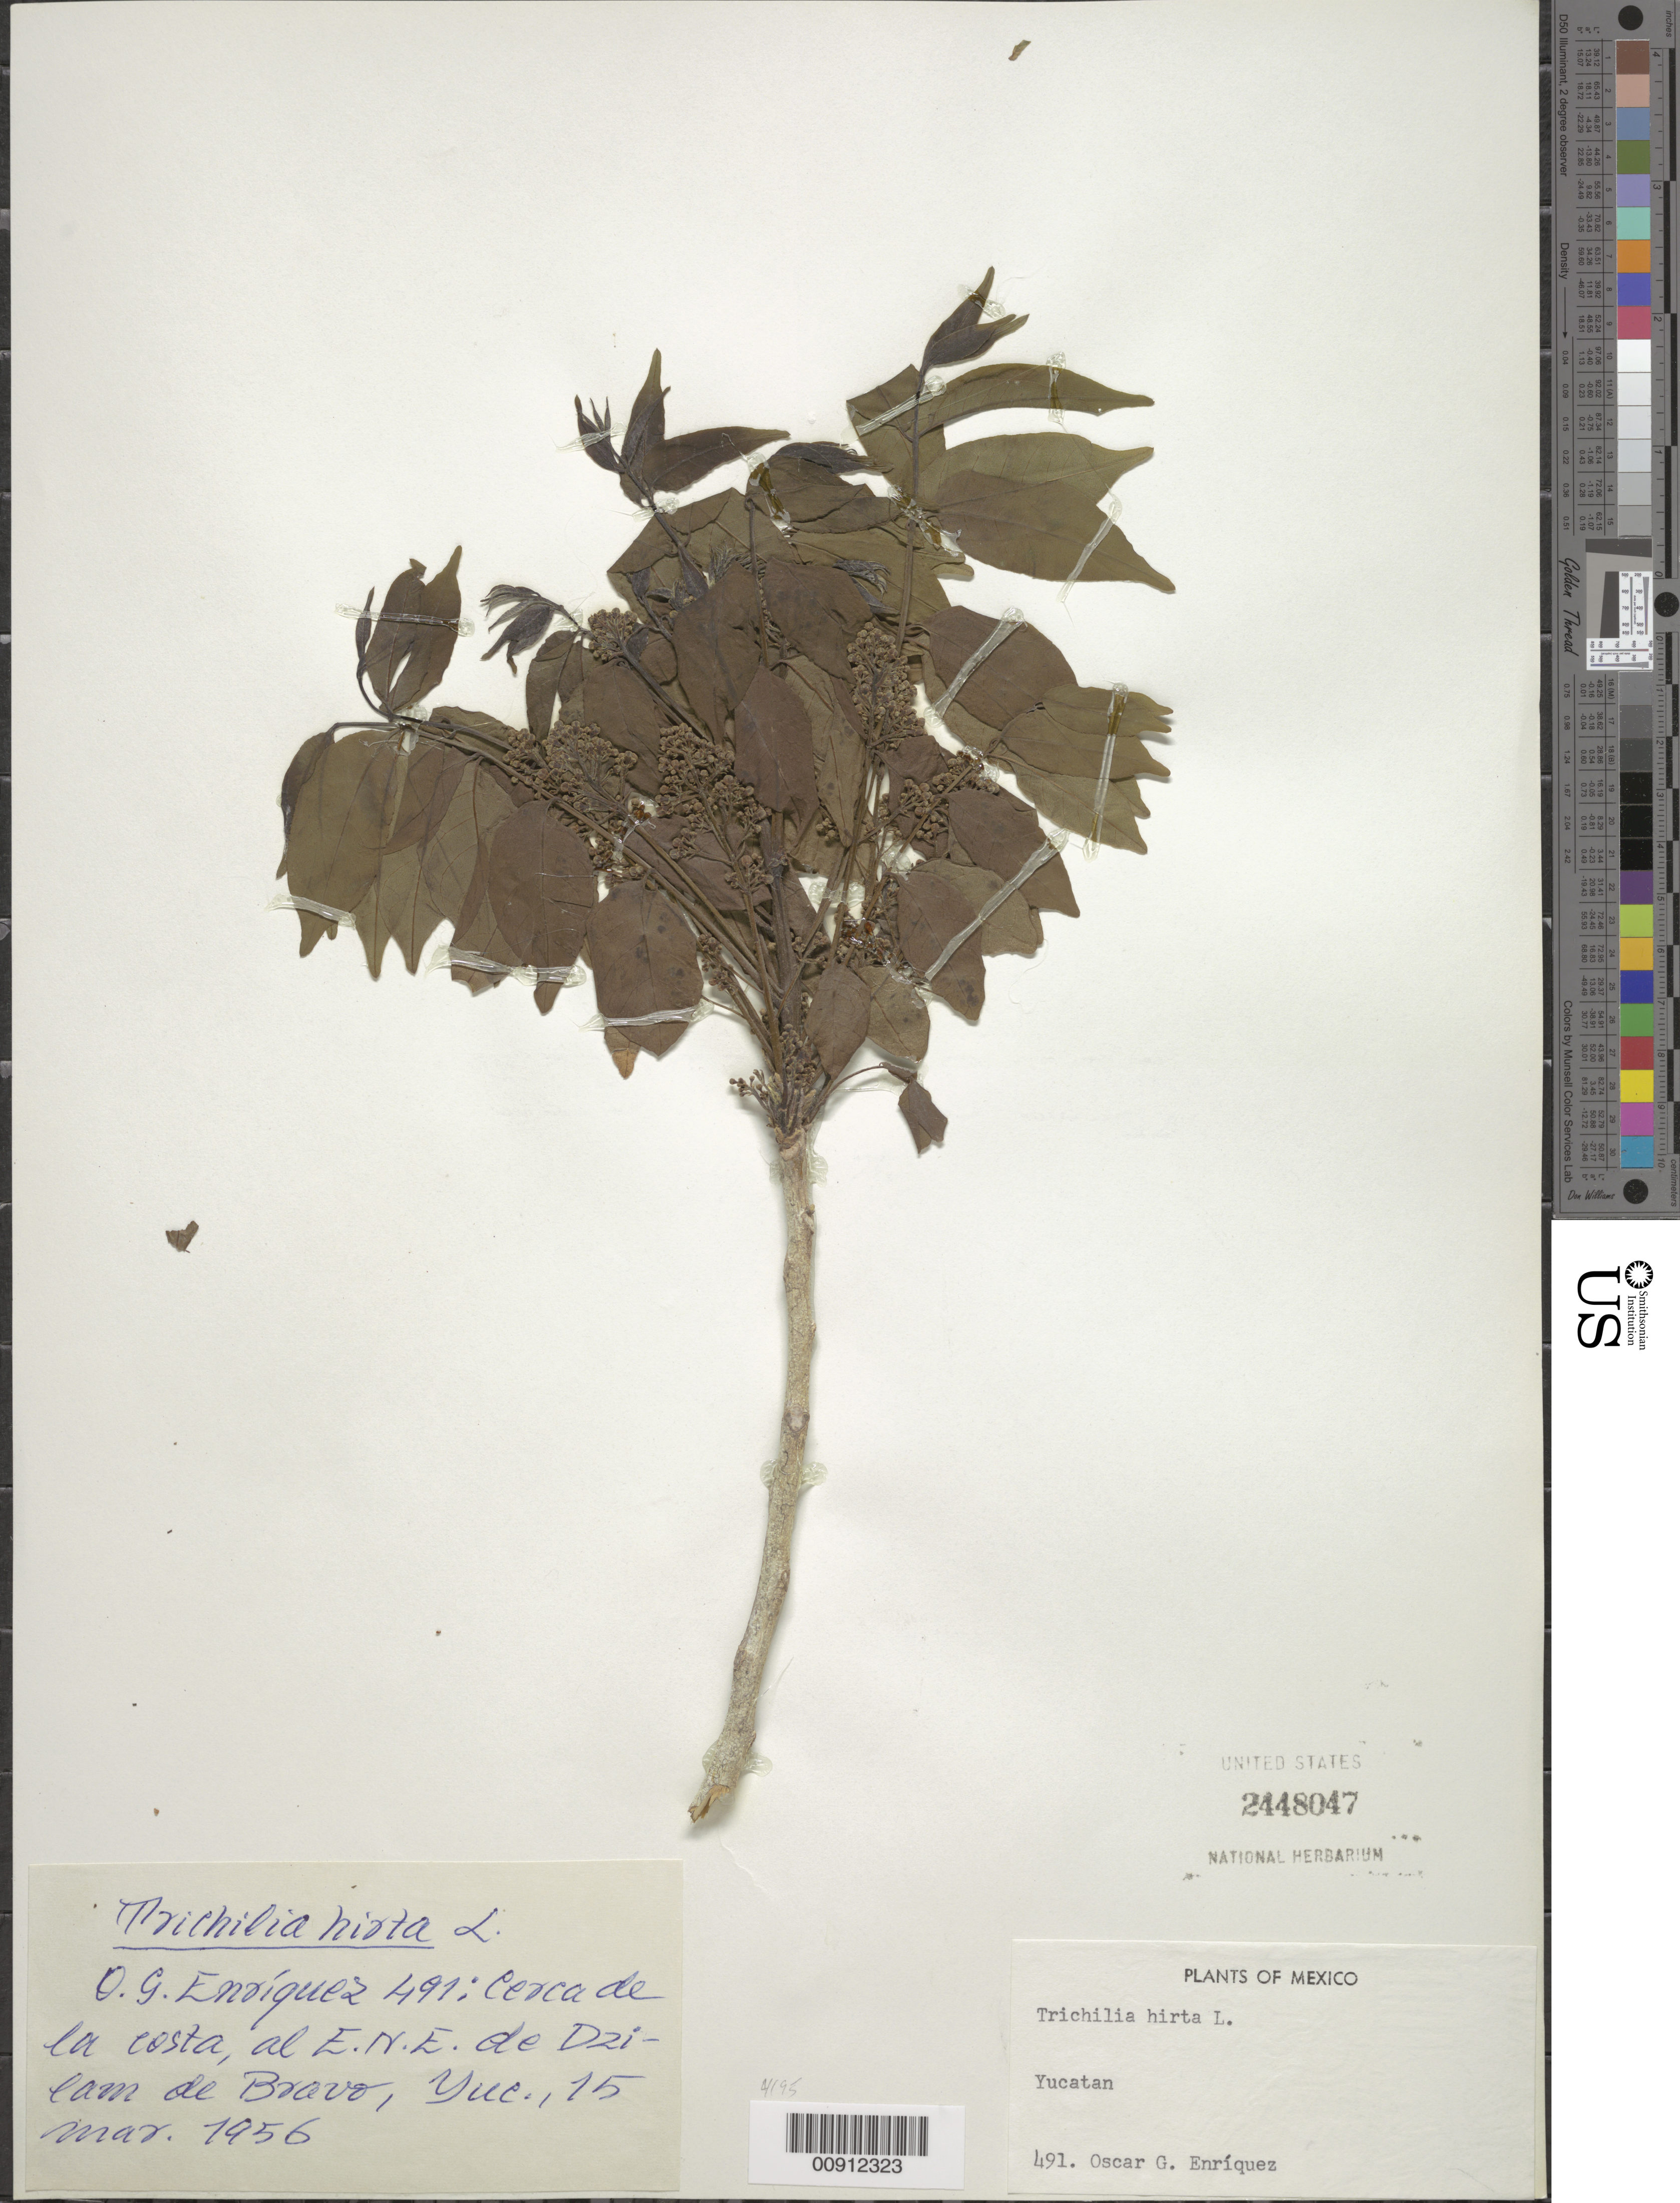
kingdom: Plantae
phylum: Tracheophyta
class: Magnoliopsida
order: Sapindales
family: Meliaceae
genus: Trichilia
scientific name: Trichilia hirta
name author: L.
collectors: O. Enriquez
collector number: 491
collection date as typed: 15 Mar 1956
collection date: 1956-03-15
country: Mexico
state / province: Yucatán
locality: Cerca de la costa, al E.N.E. de Dzilam de Bravo, Yucatán.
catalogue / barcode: US 2448047